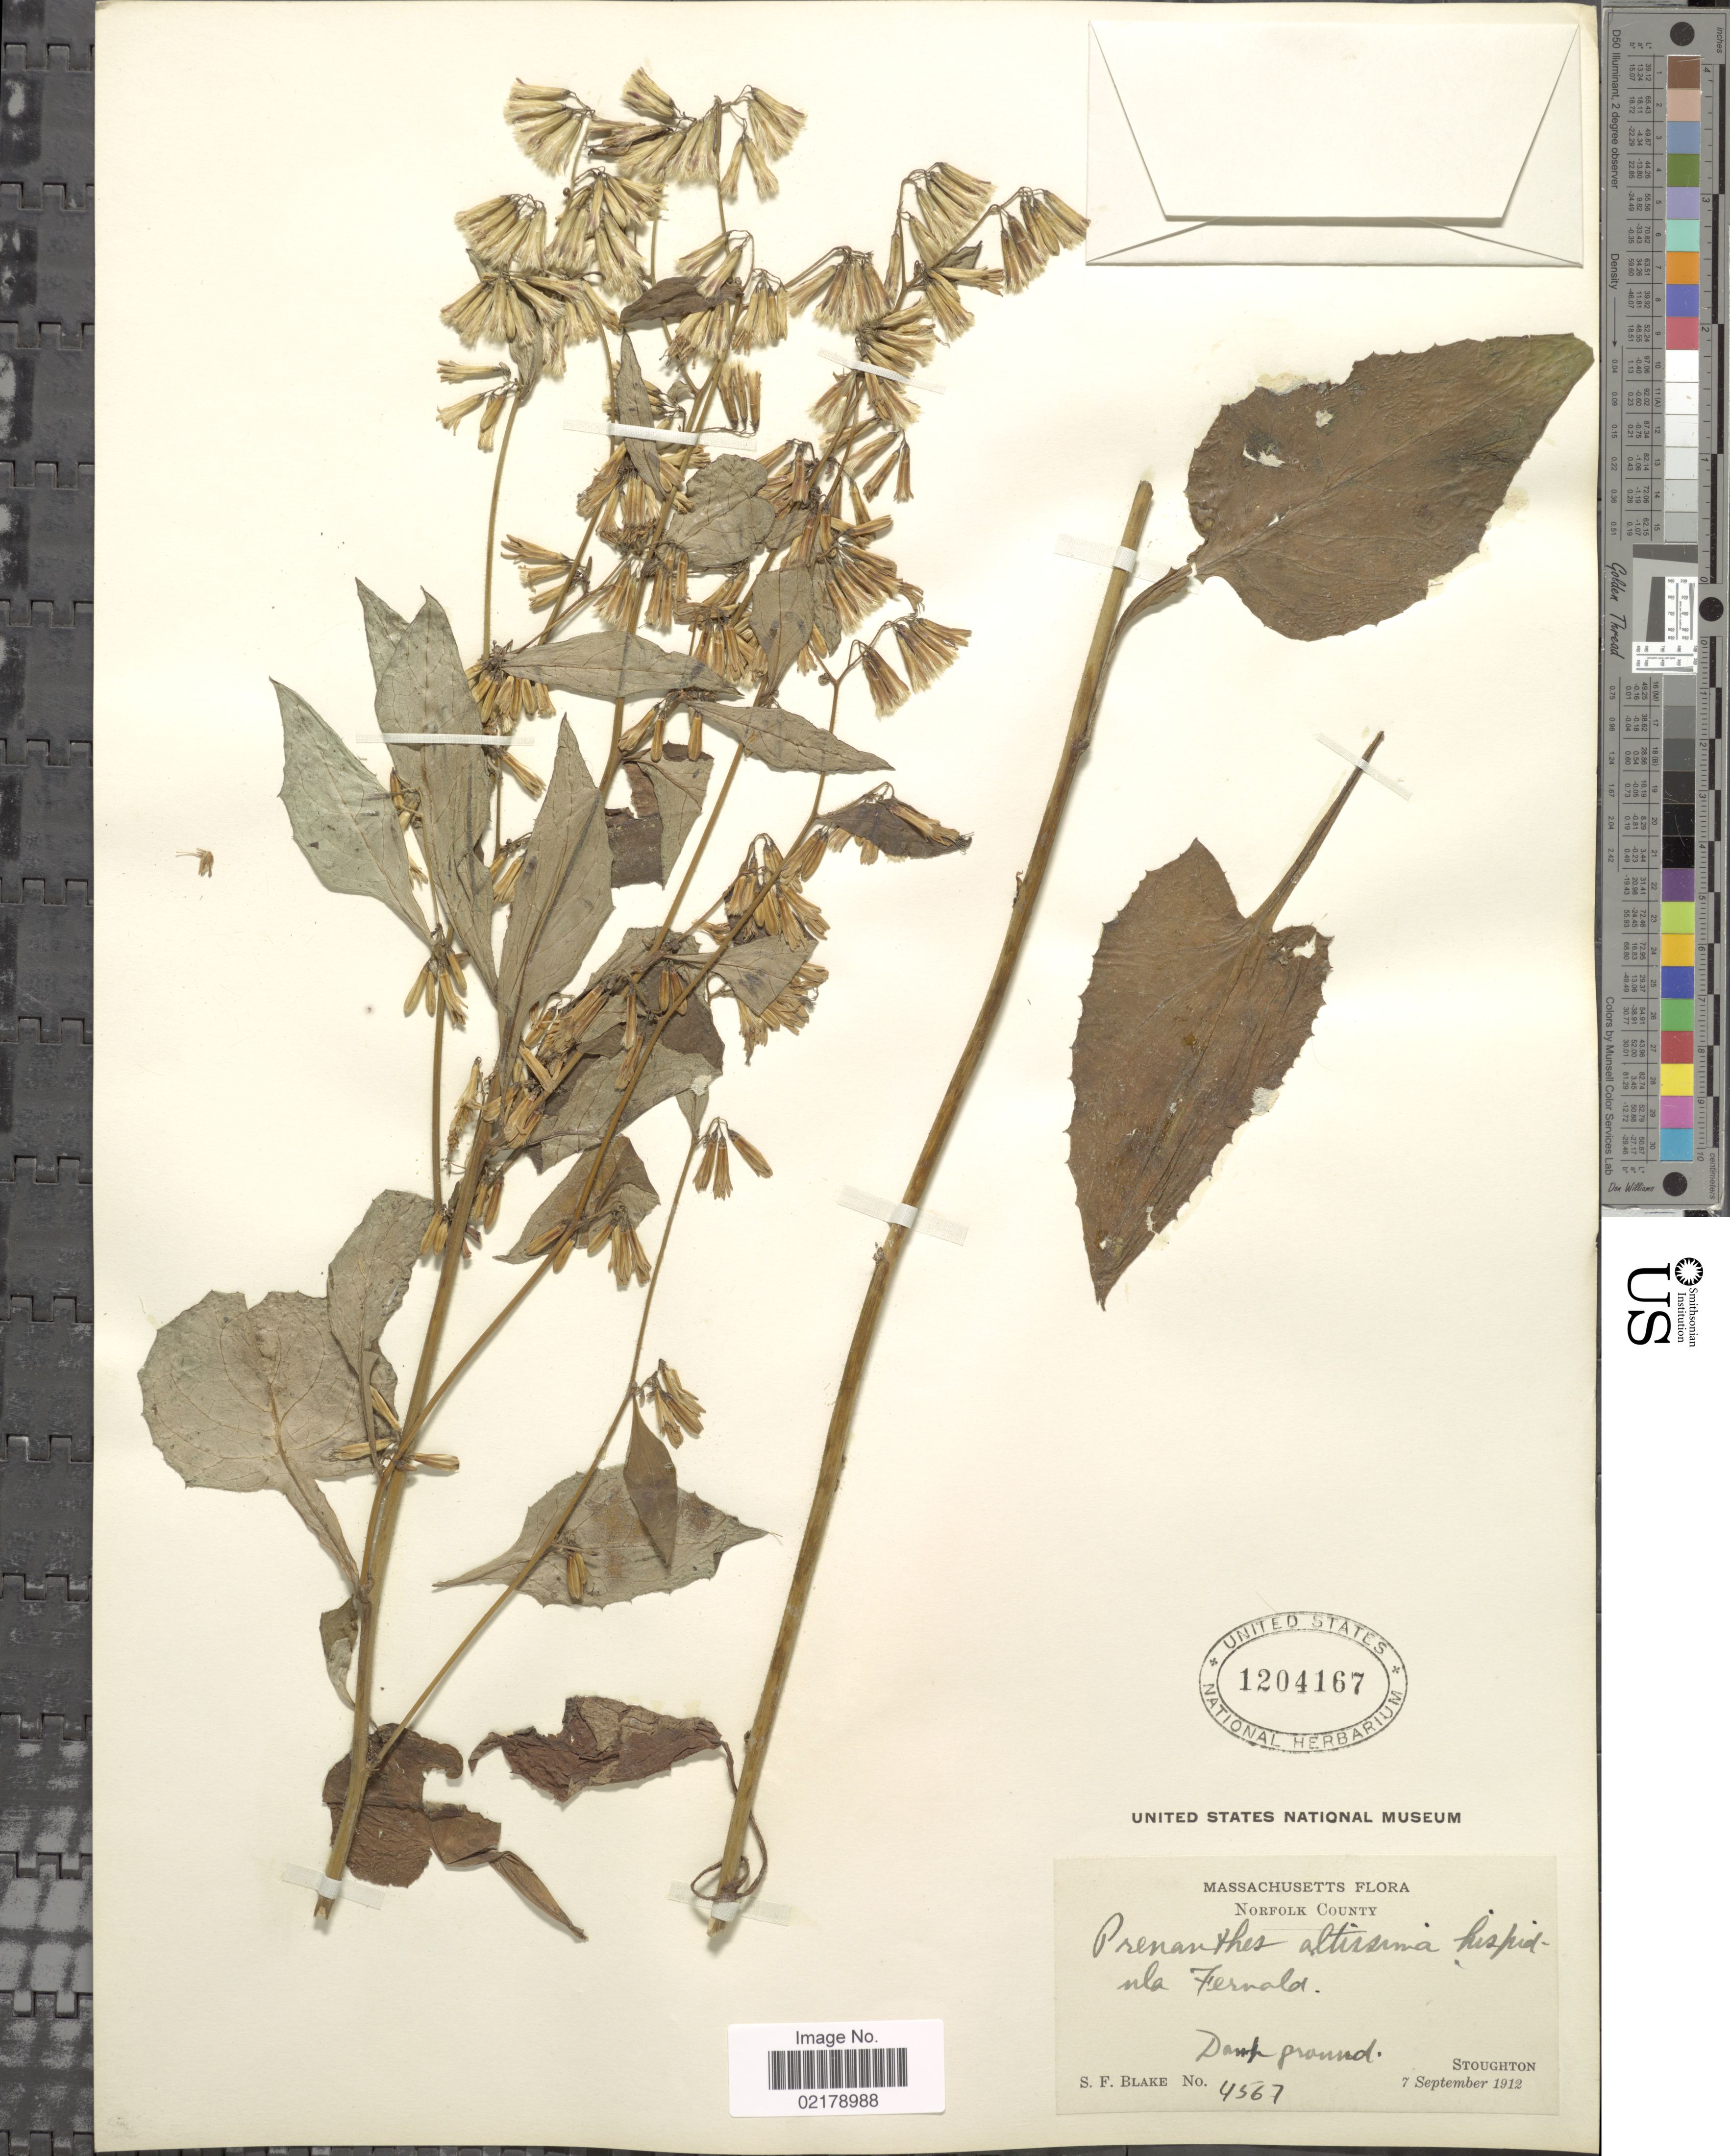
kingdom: Plantae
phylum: Tracheophyta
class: Magnoliopsida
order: Asterales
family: Asteraceae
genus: Nabalus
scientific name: Nabalus altissimus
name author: (L.) Hook.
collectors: S. Blake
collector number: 4567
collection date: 1912-09-07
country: United States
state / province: Massachusetts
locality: Norfolk County, Damp ground, Stoughton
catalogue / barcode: US 1204167